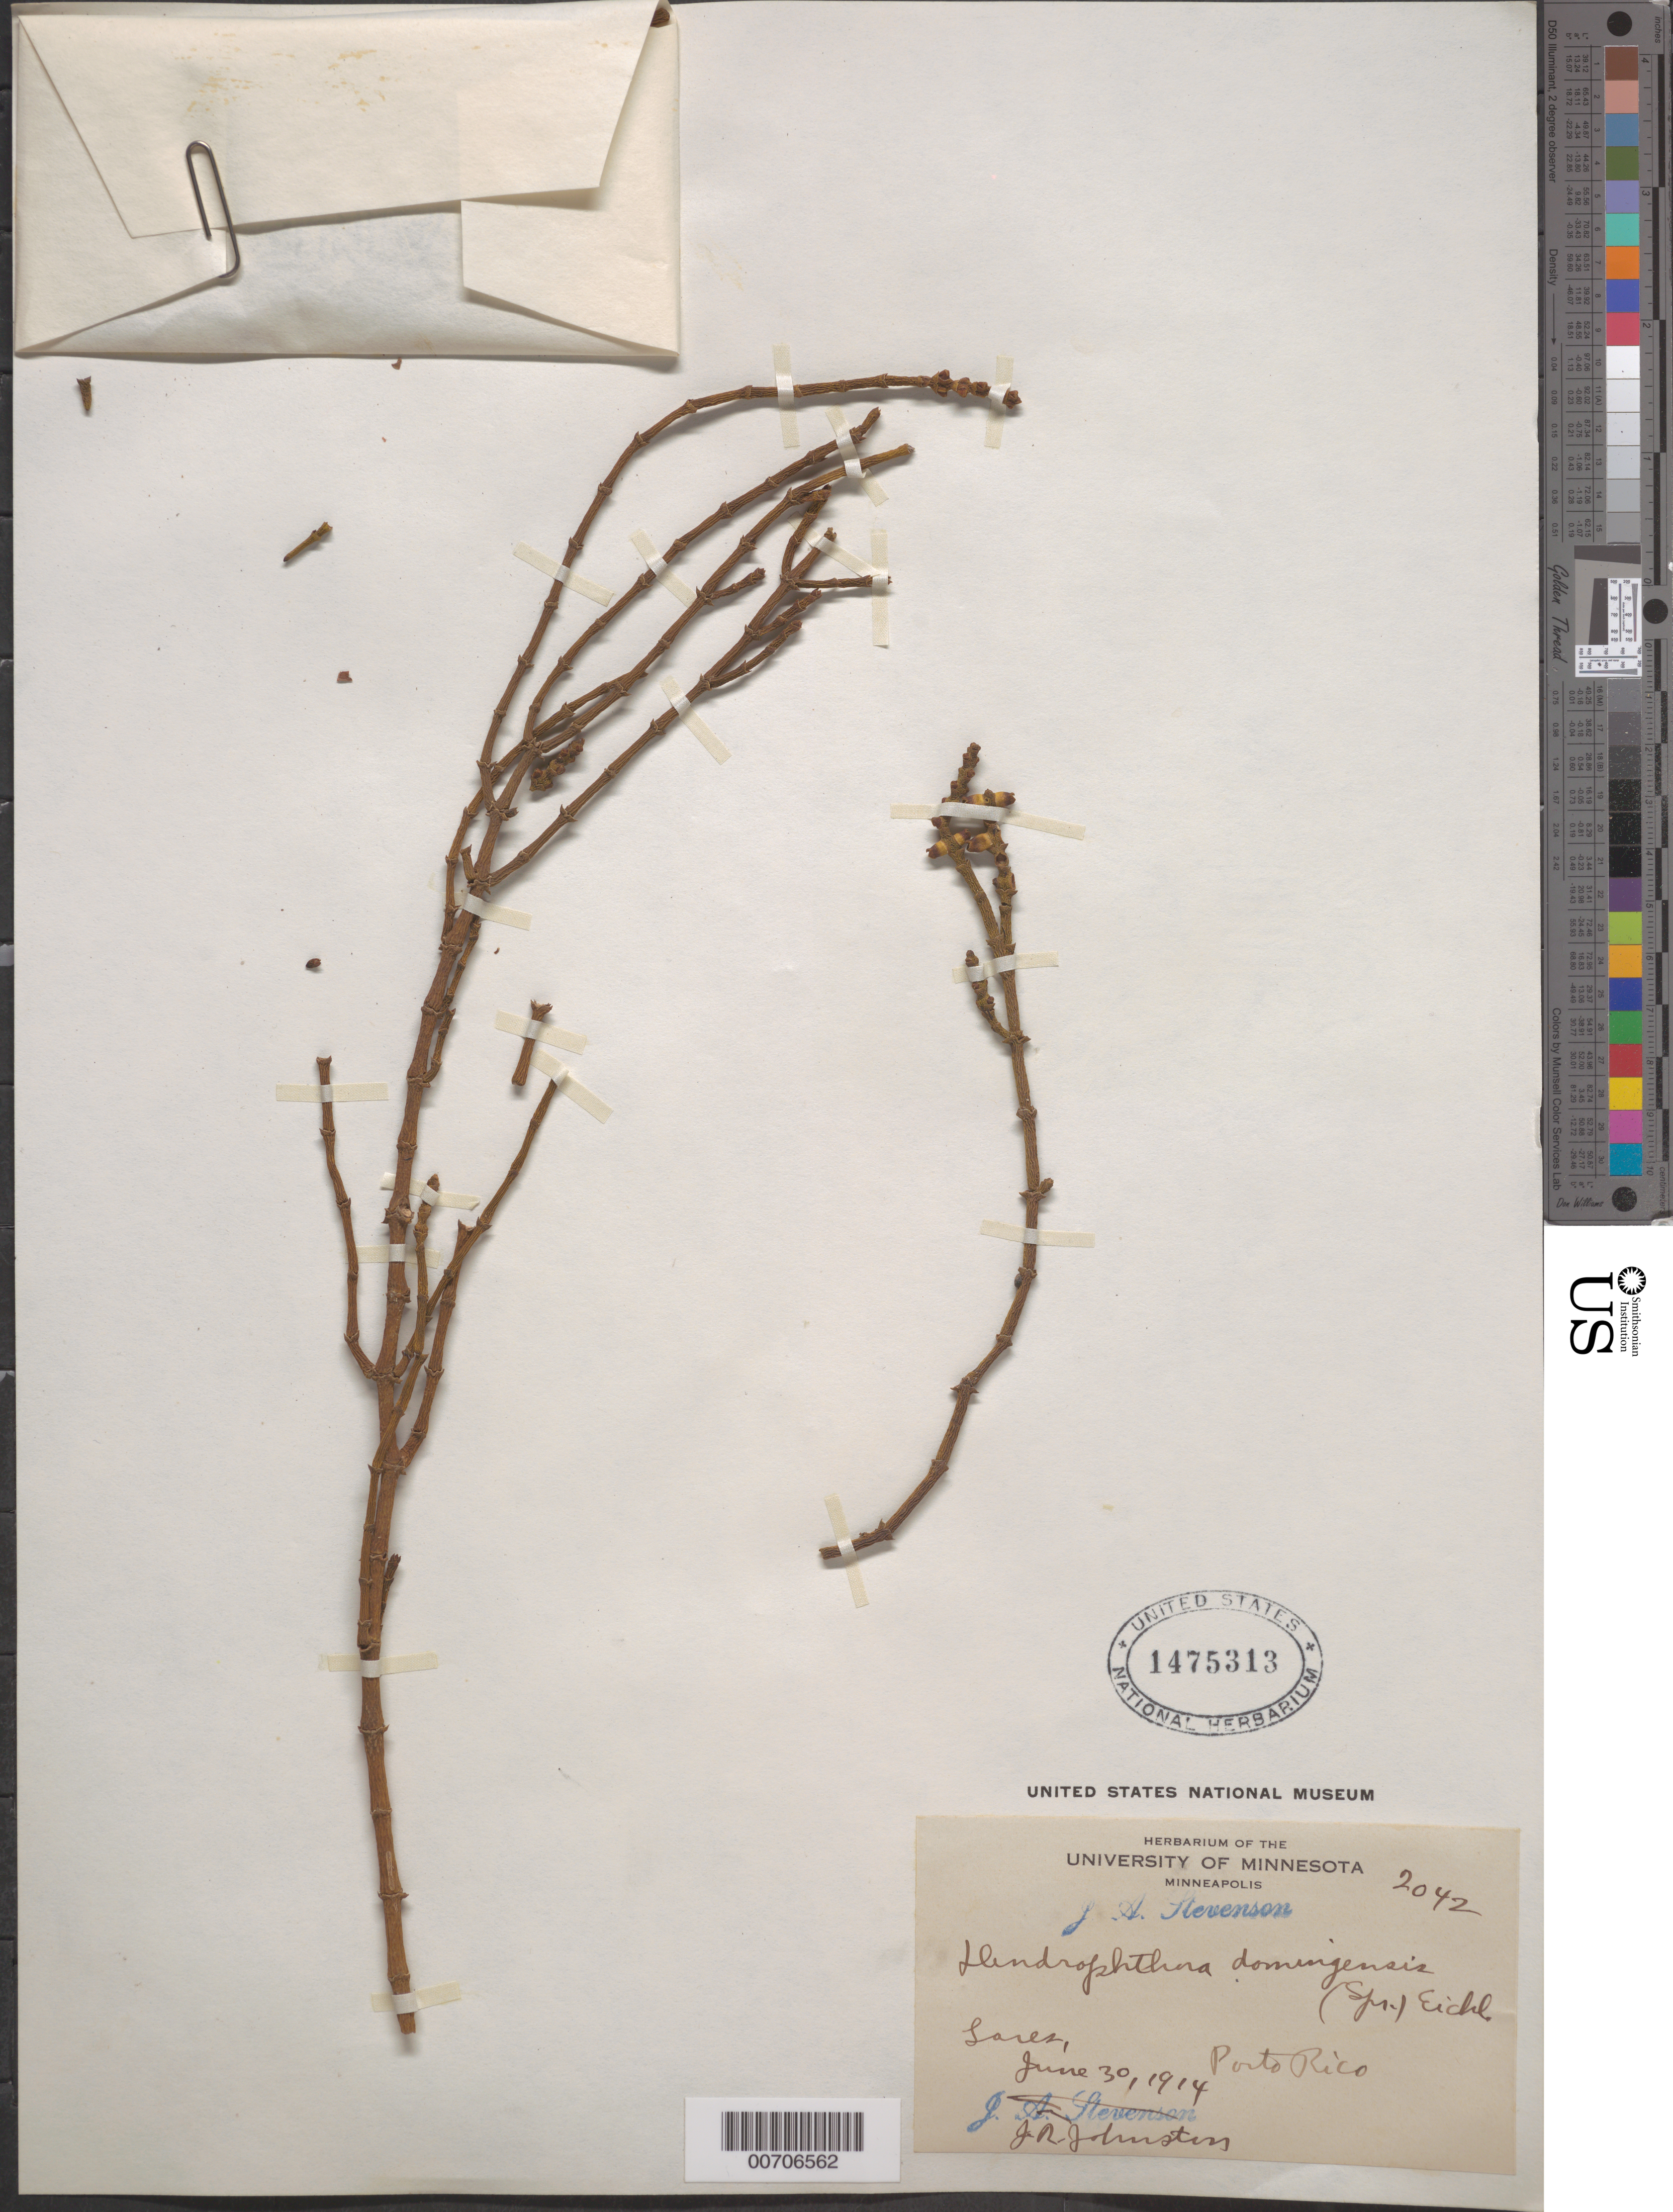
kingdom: Plantae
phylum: Tracheophyta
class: Magnoliopsida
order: Santalales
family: Loranthaceae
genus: Dendropemon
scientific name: Dendropemon domingensis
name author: (Spreng.) Eichler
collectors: J. Stevenson & J. Johnston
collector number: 2042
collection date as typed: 30 Jun 1914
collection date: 1914-06-30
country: Puerto Rico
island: Greater Antilles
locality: Lares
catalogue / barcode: US 1475313